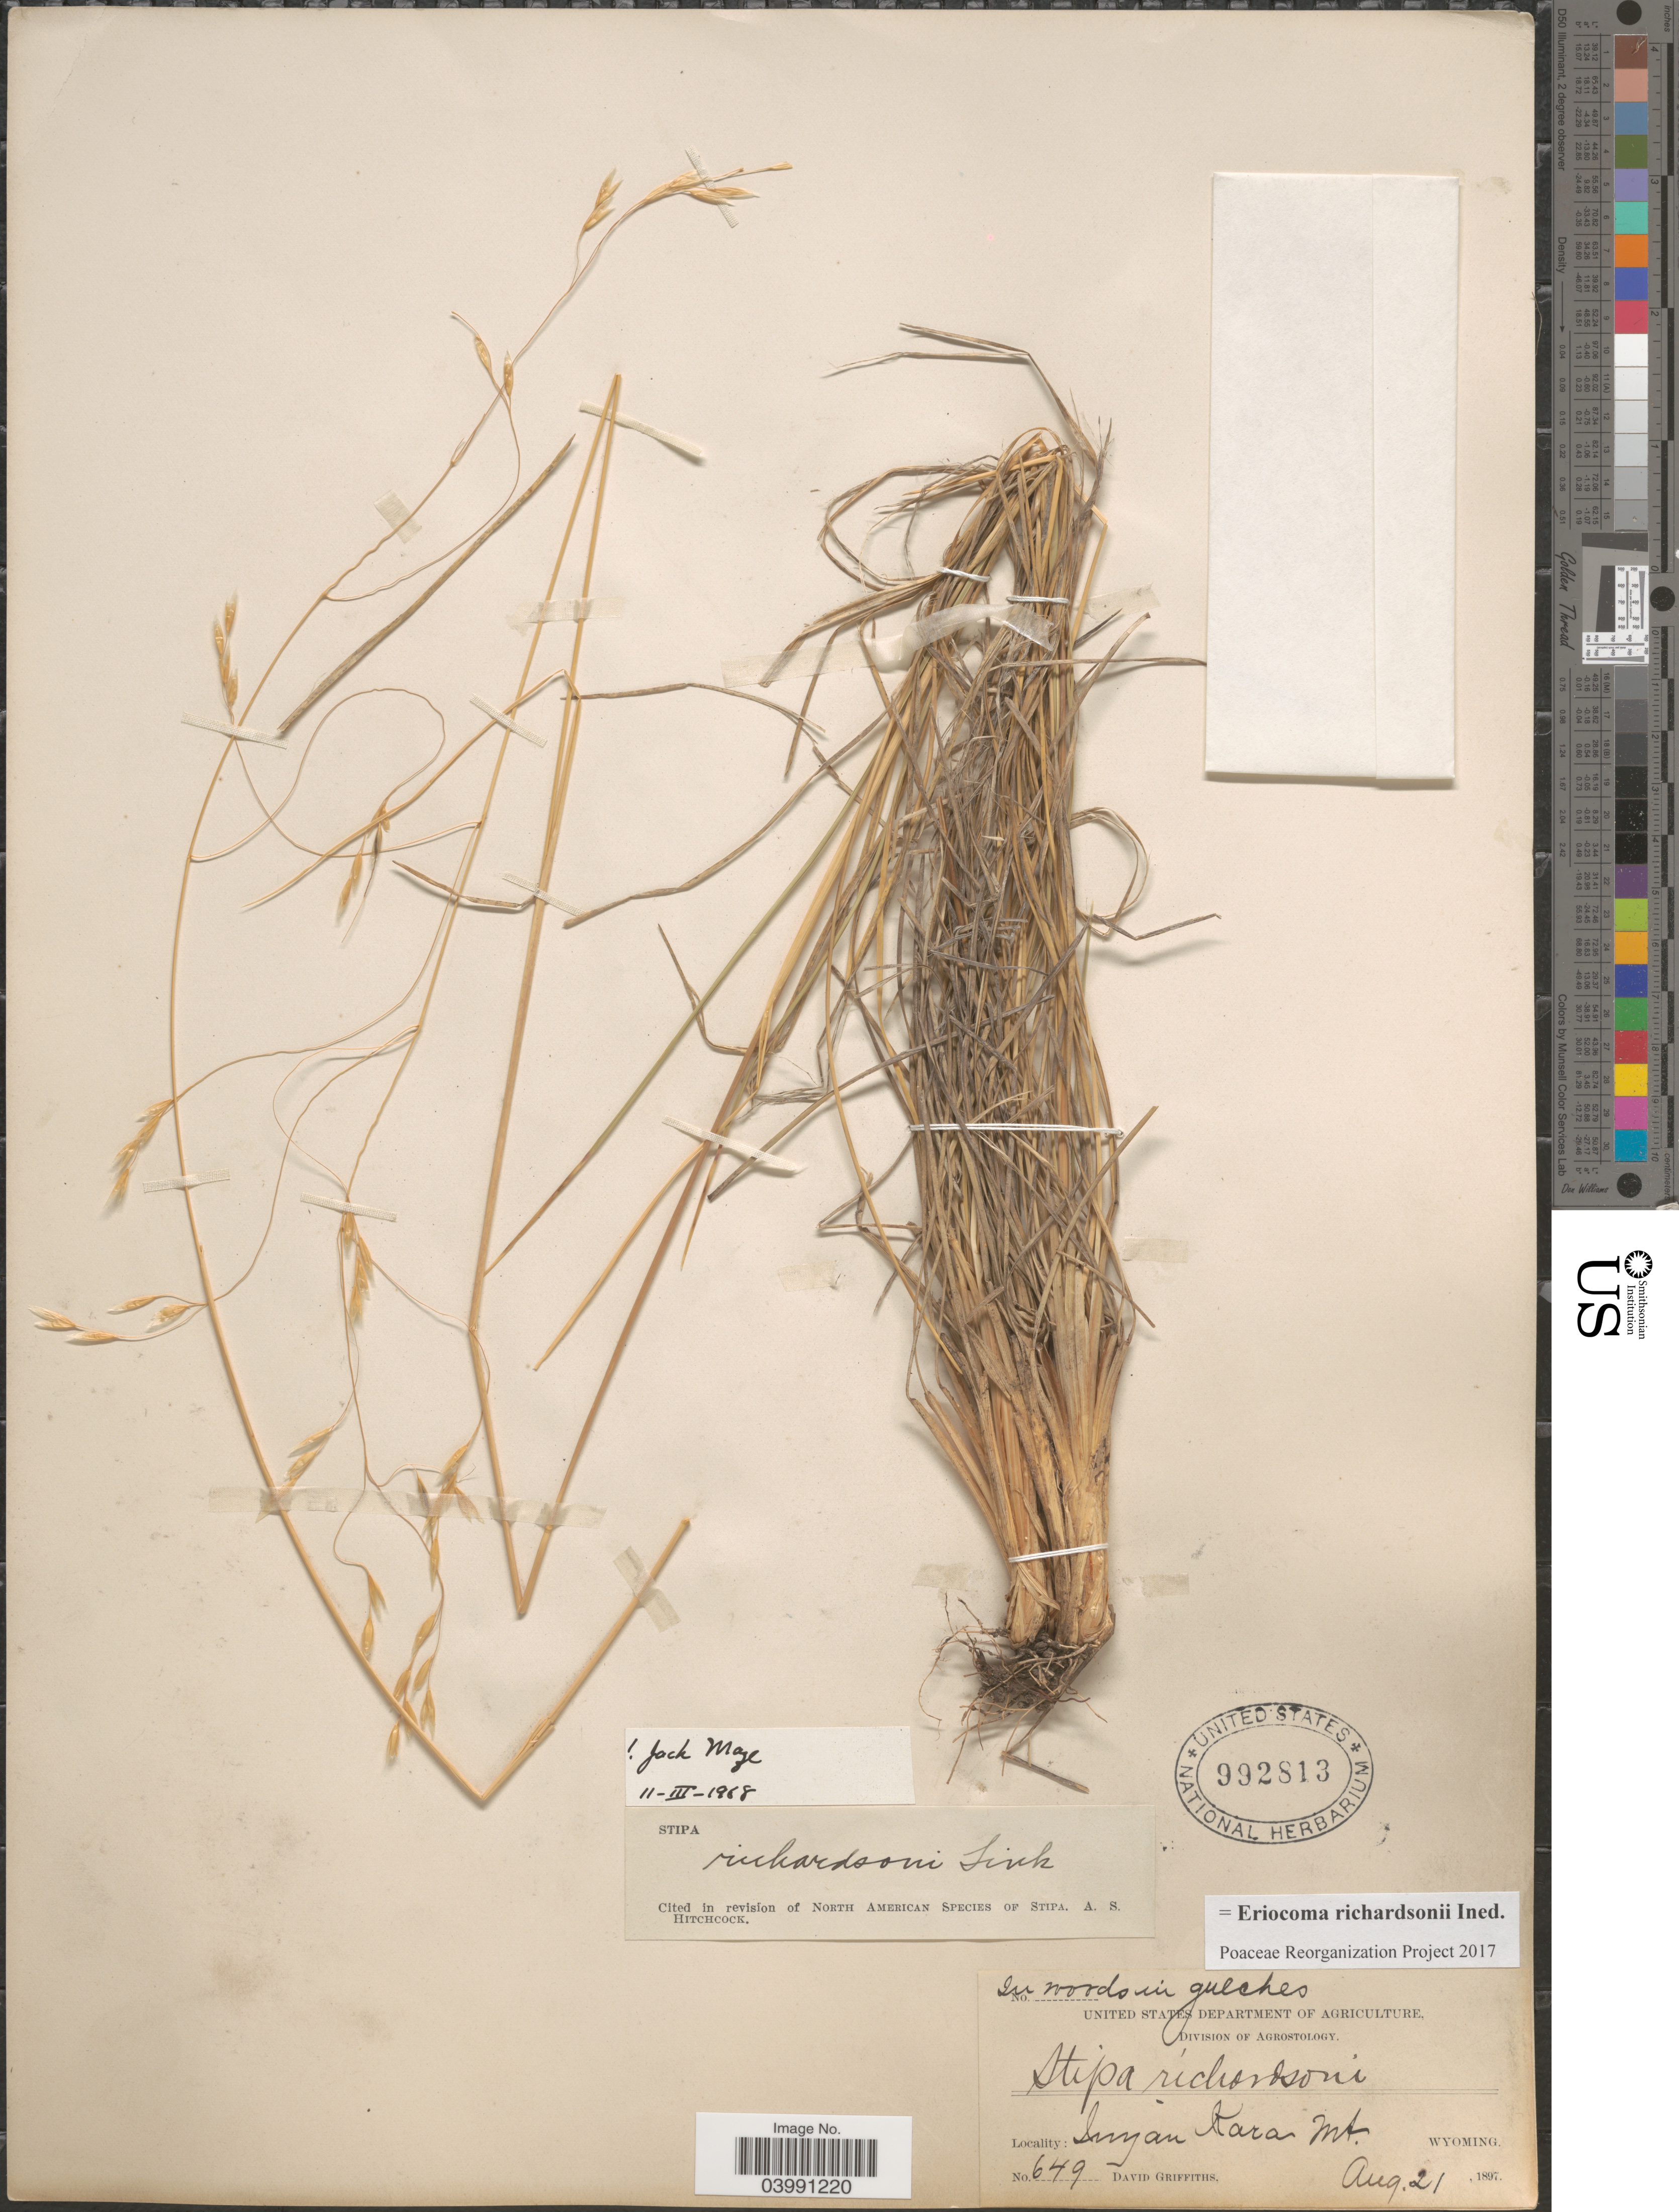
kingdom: Plantae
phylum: Tracheophyta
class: Liliopsida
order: Poales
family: Poaceae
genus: Eriocoma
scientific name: Eriocoma richardsonii ined.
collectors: D. Griffiths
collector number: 649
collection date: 1897-08-21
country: United States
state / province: Wyoming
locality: Inyan Kara Mt.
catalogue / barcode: US 992813